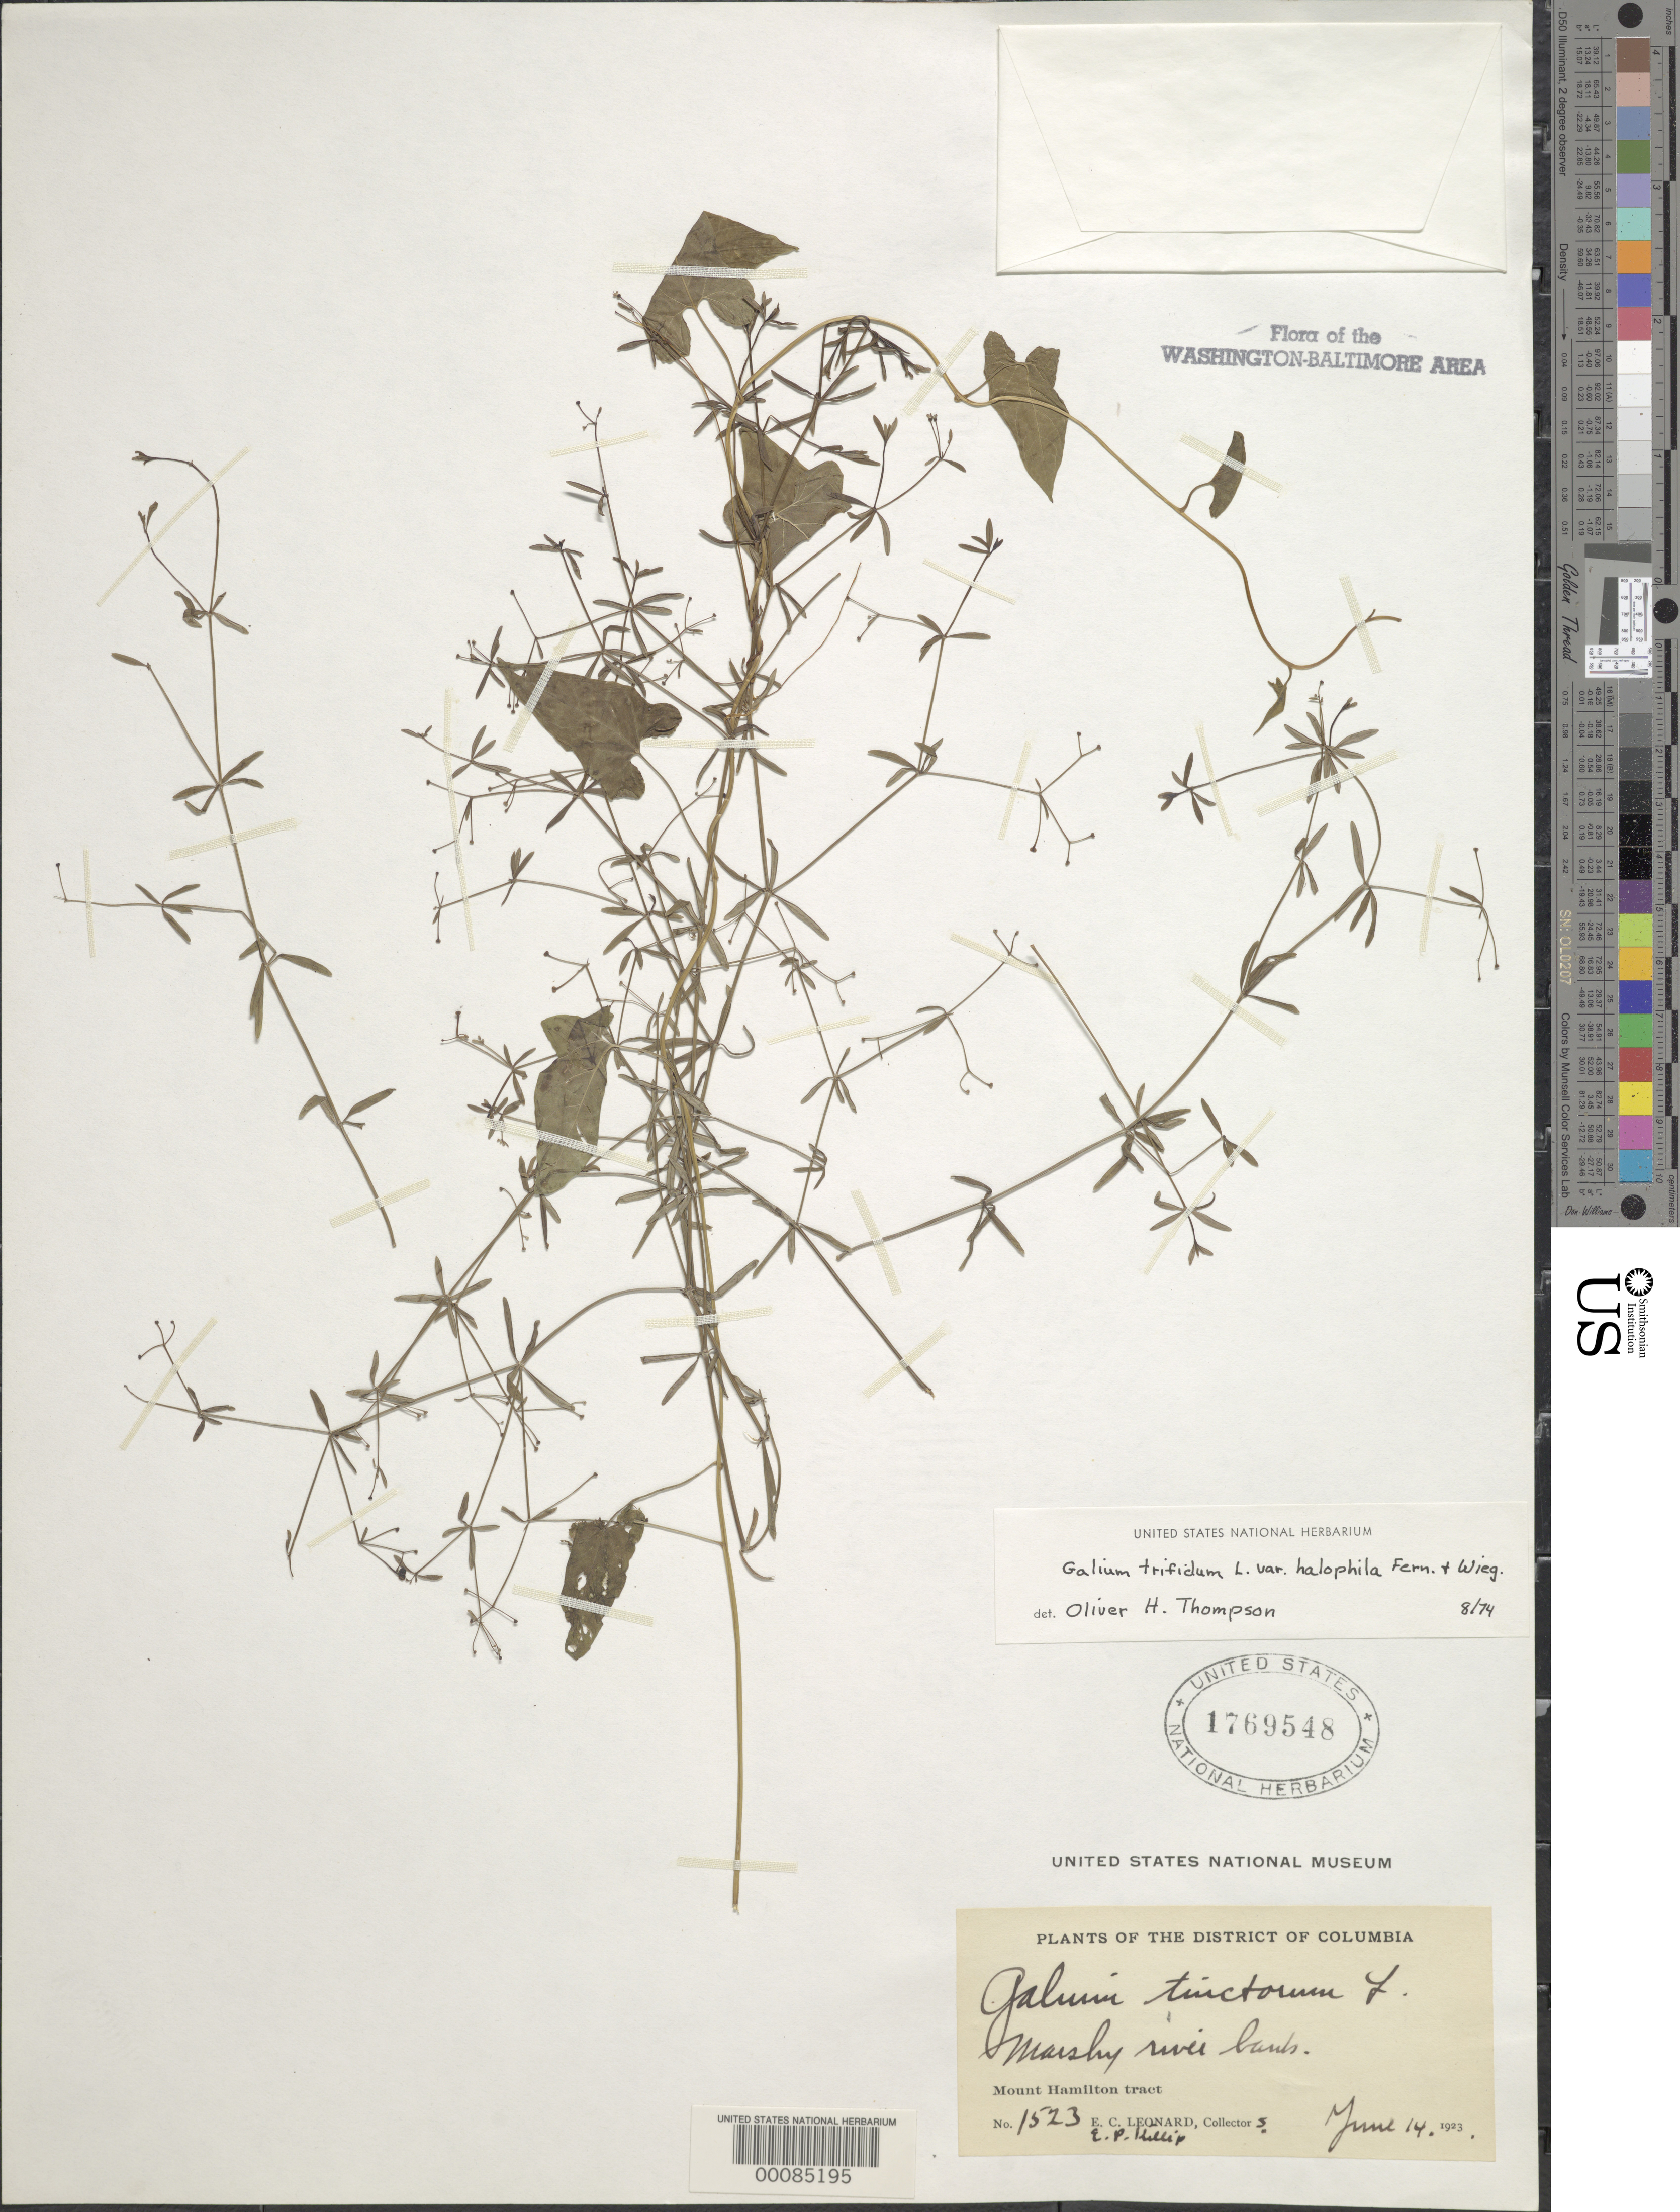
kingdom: Plantae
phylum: Tracheophyta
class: Magnoliopsida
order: Gentianales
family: Rubiaceae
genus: Galium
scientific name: Galium trifidum var. halophilum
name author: Fernald & Wiegand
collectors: E. C. Leonard & E. P. Killip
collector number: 1523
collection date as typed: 14 Jun 1923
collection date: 1923-06-14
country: United States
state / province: District of Columbia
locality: Mt. Hamilton (National Arboretum)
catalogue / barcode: US 1769548